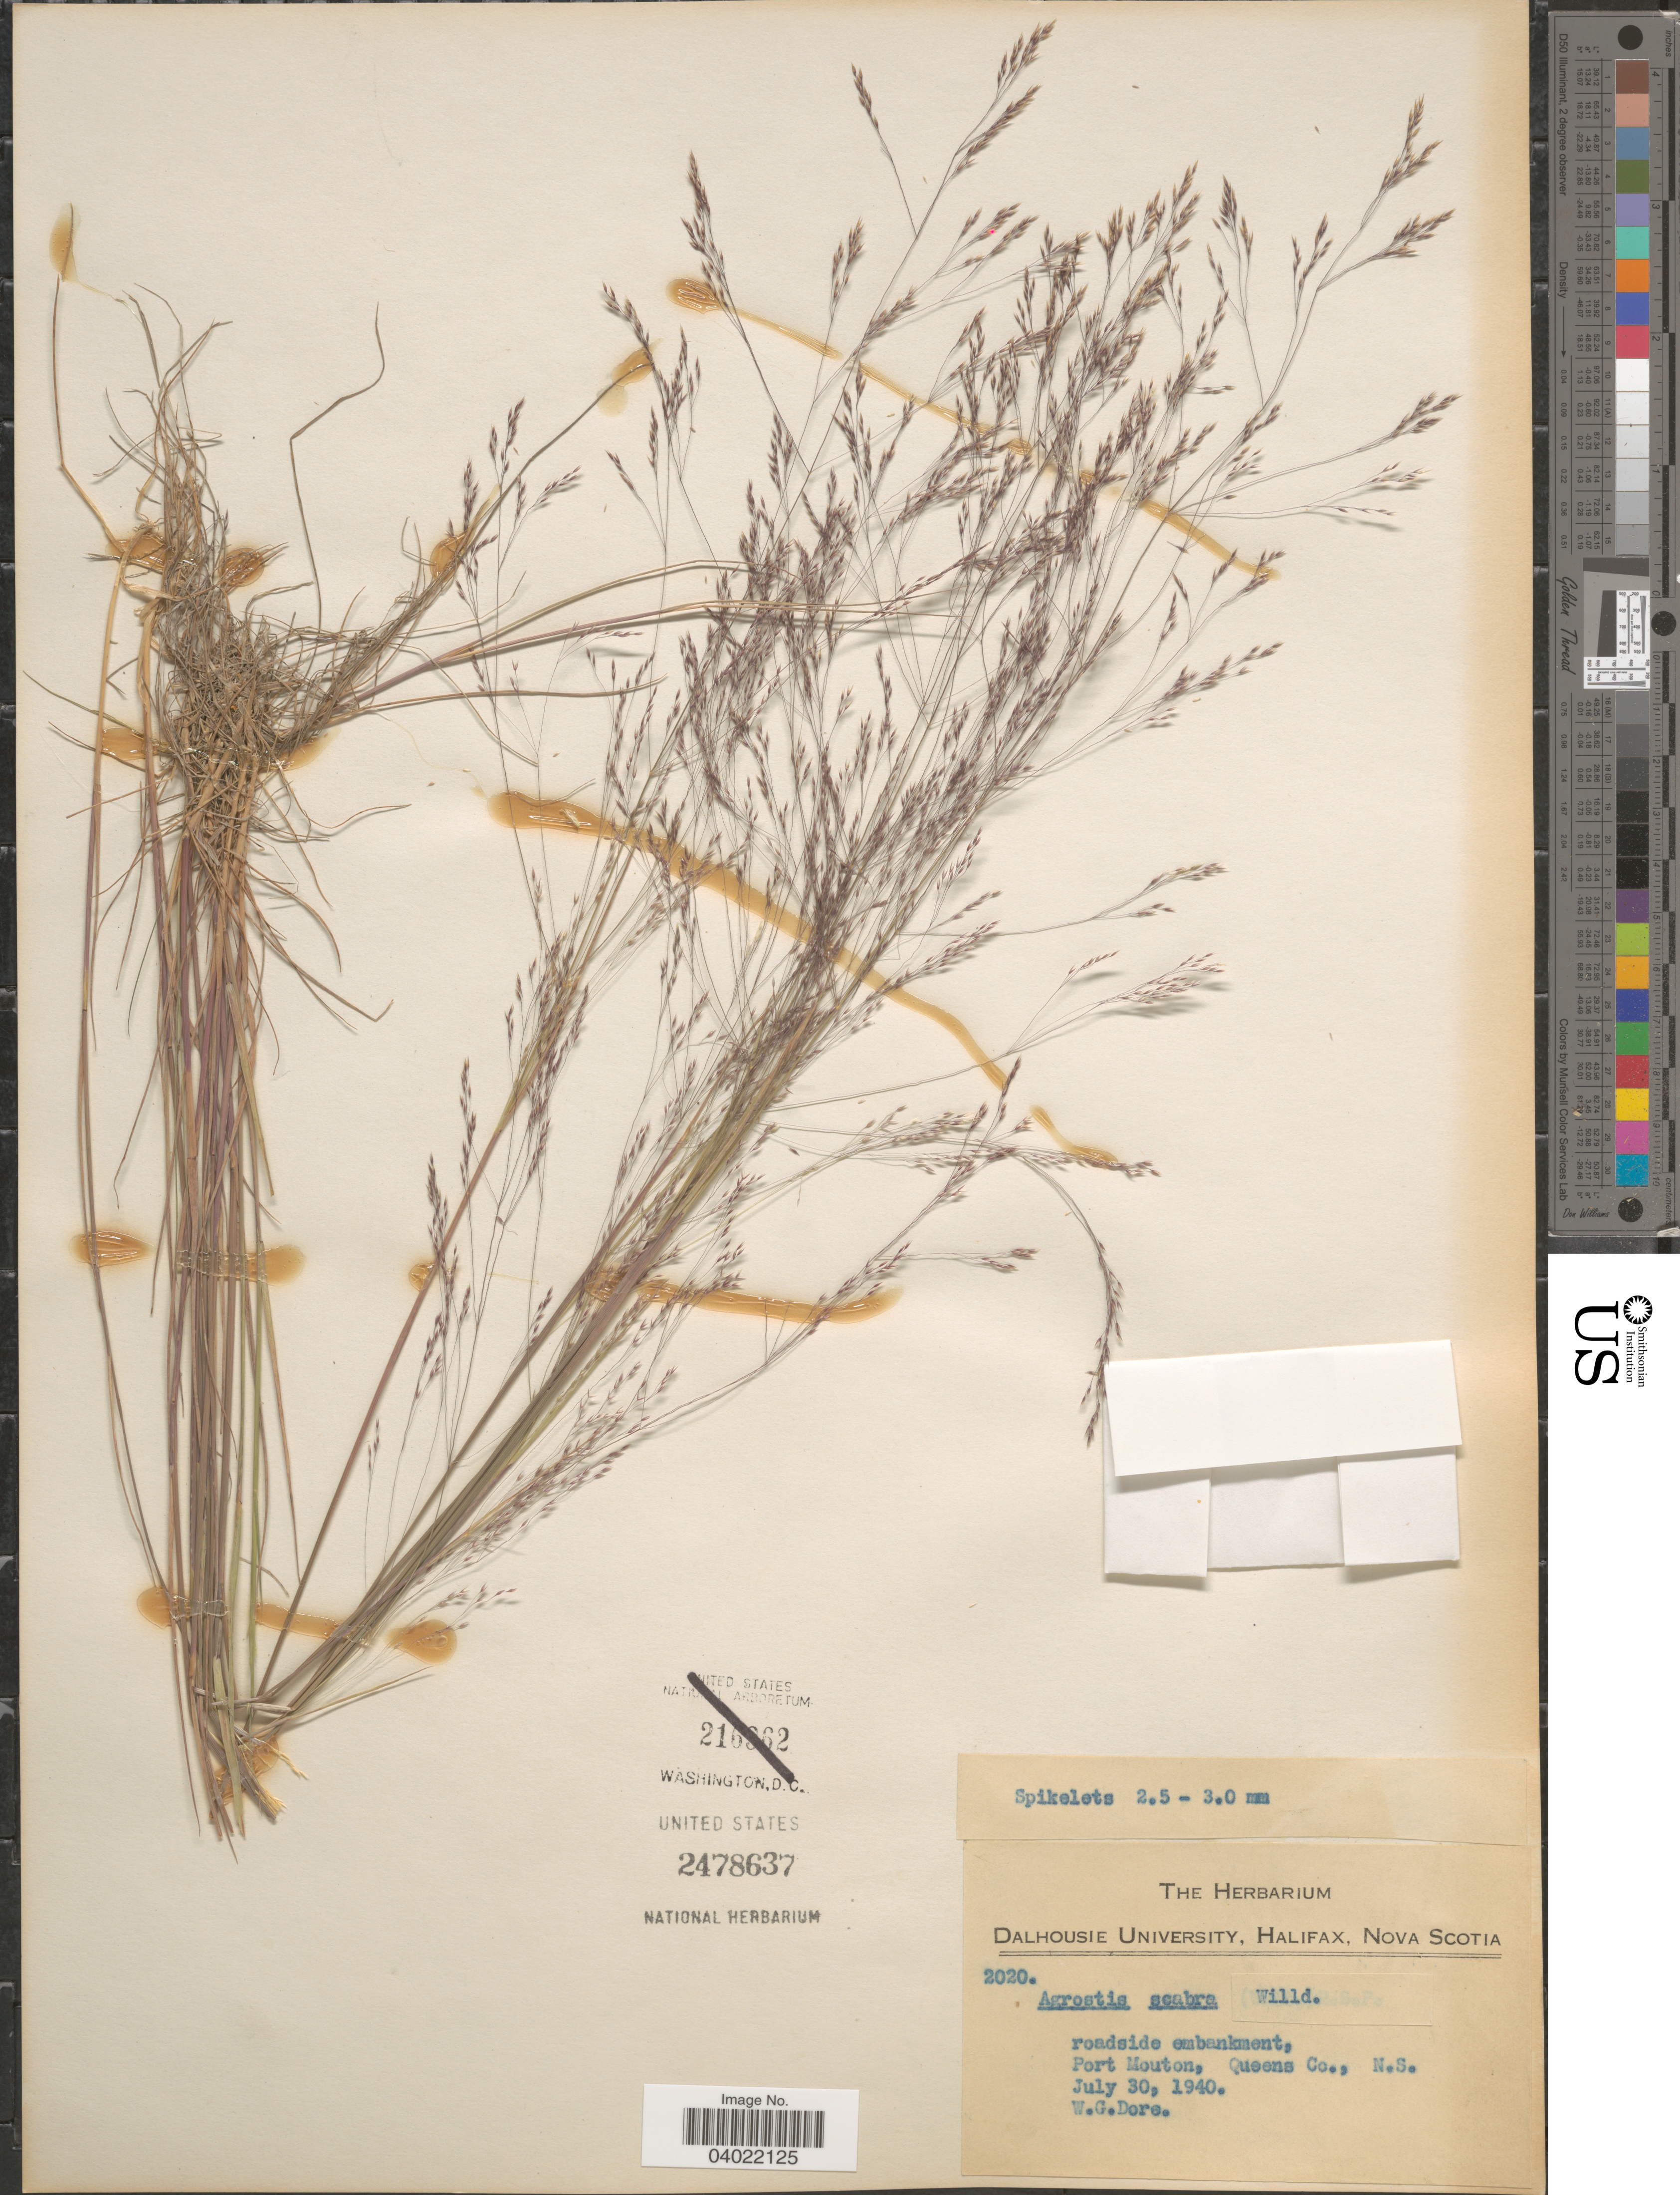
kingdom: Plantae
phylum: Tracheophyta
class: Liliopsida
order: Poales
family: Poaceae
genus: Agrostis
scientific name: Agrostis scabra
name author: Willd.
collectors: W. Dore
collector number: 2020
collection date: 1940-07-30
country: Canada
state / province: Nova Scotia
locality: Port Mouton.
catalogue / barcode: US 2478637